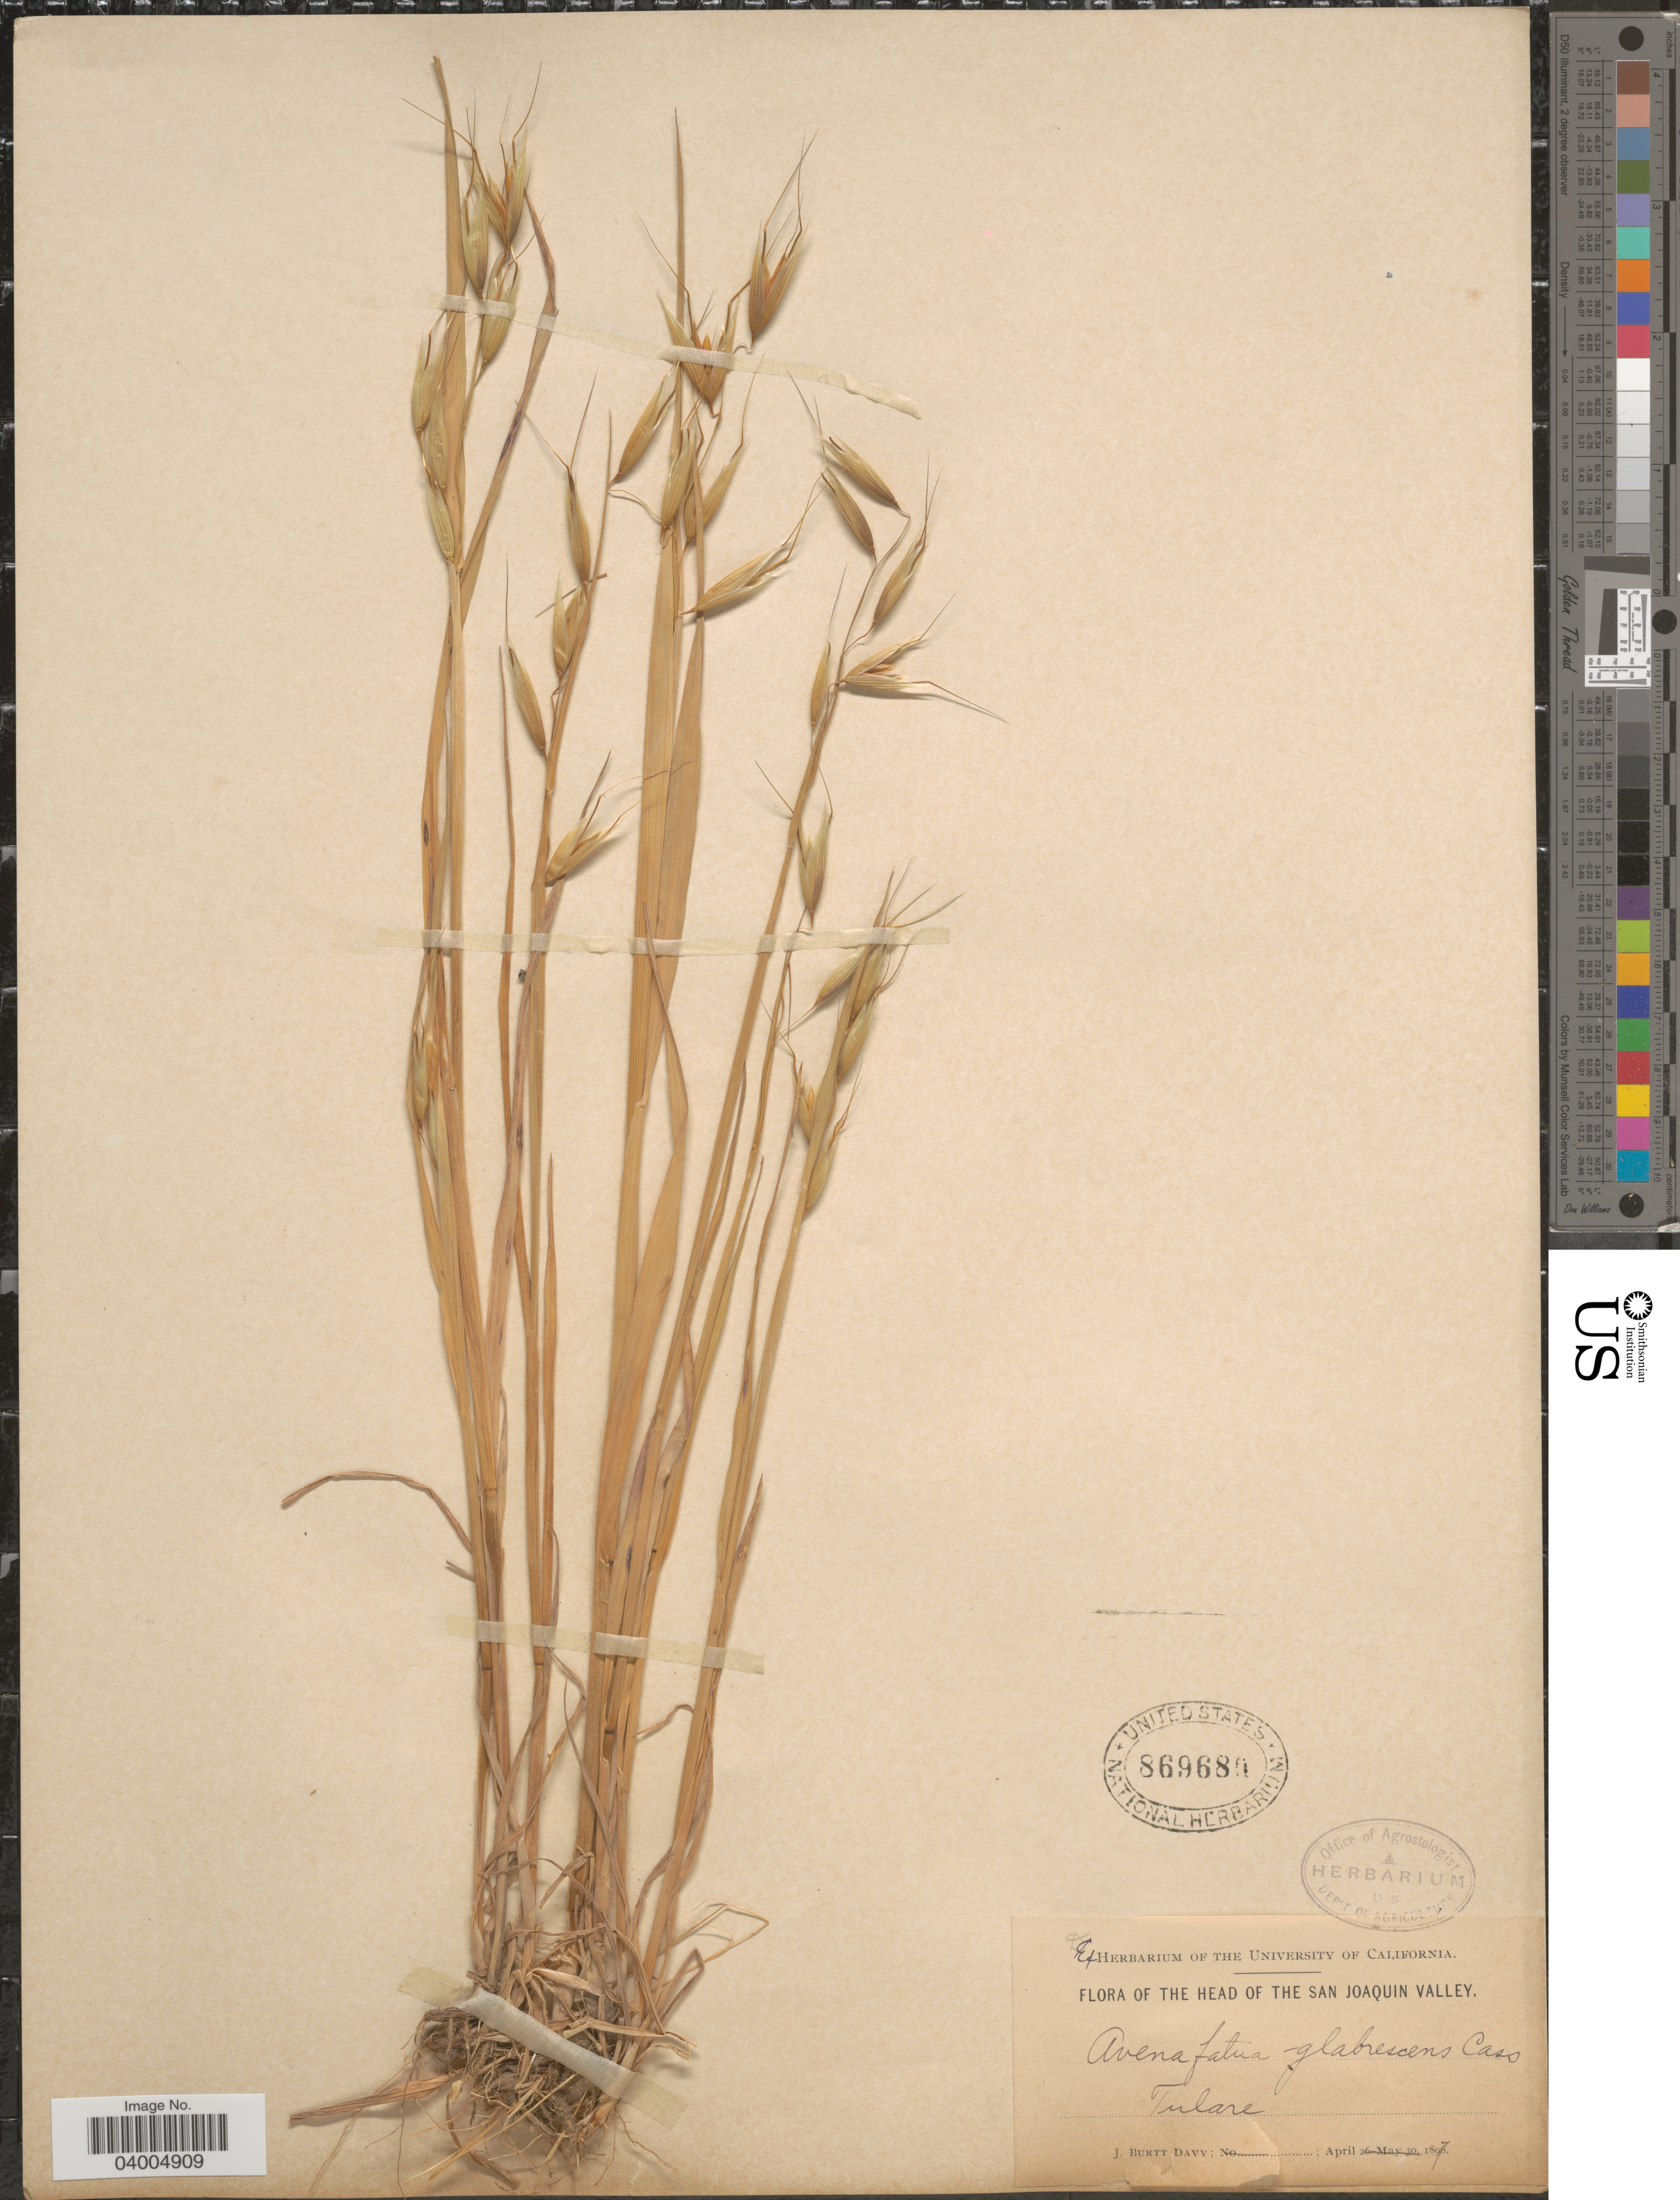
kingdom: Plantae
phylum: Tracheophyta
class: Liliopsida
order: Poales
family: Poaceae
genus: Avena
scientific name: Avena fatua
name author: L.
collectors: J. Burtt Davy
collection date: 1897-04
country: United States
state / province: California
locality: The head of the San Joaquin Valley. Tulare.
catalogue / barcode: US 869680